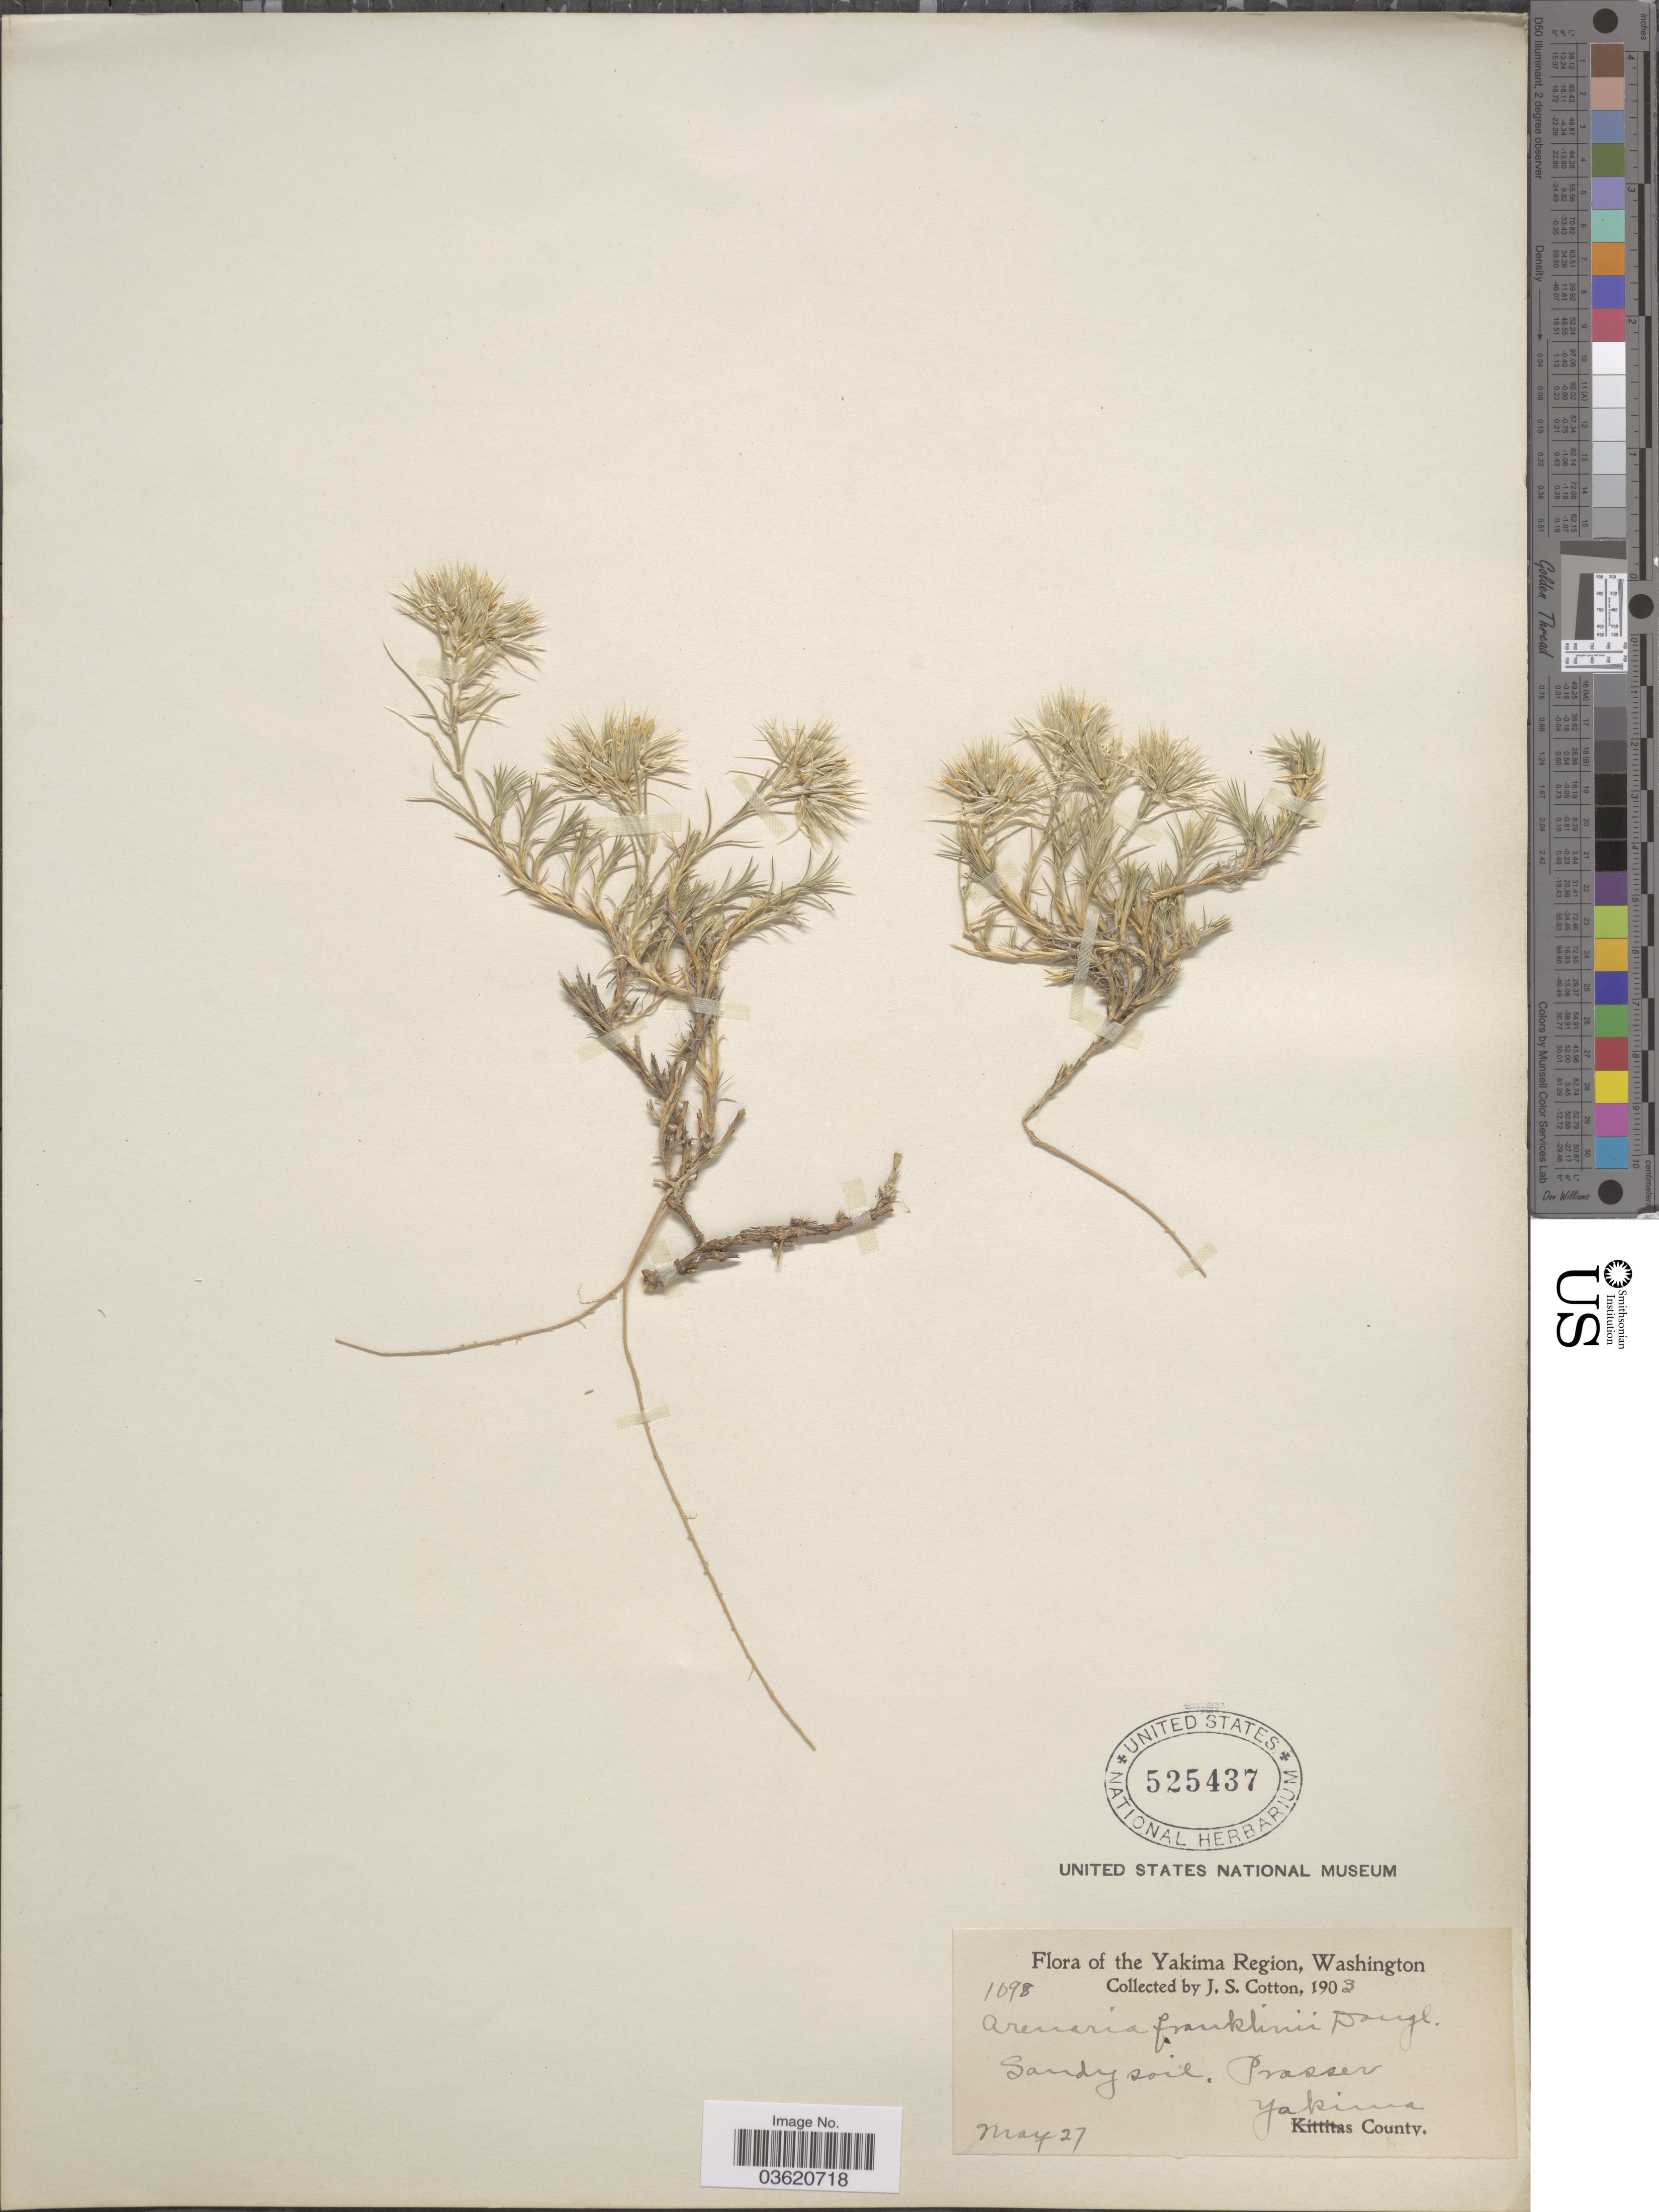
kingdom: Plantae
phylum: Tracheophyta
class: Magnoliopsida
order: Caryophyllales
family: Caryophyllaceae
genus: Eremogone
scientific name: Eremogone franklinii var. franklinii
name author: (Douglas ex Hook.) R.L. Hartm. & Rabeler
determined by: Strong, Mark T., (BOT), Smithsonian Institution - National Museum of Natural History (UNITED STATES)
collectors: J. S. Cotton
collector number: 1098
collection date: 1903-05-27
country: United States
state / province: Washington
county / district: Yakima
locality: Yakima Region. Prasser. Yakima County.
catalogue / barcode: US 525437